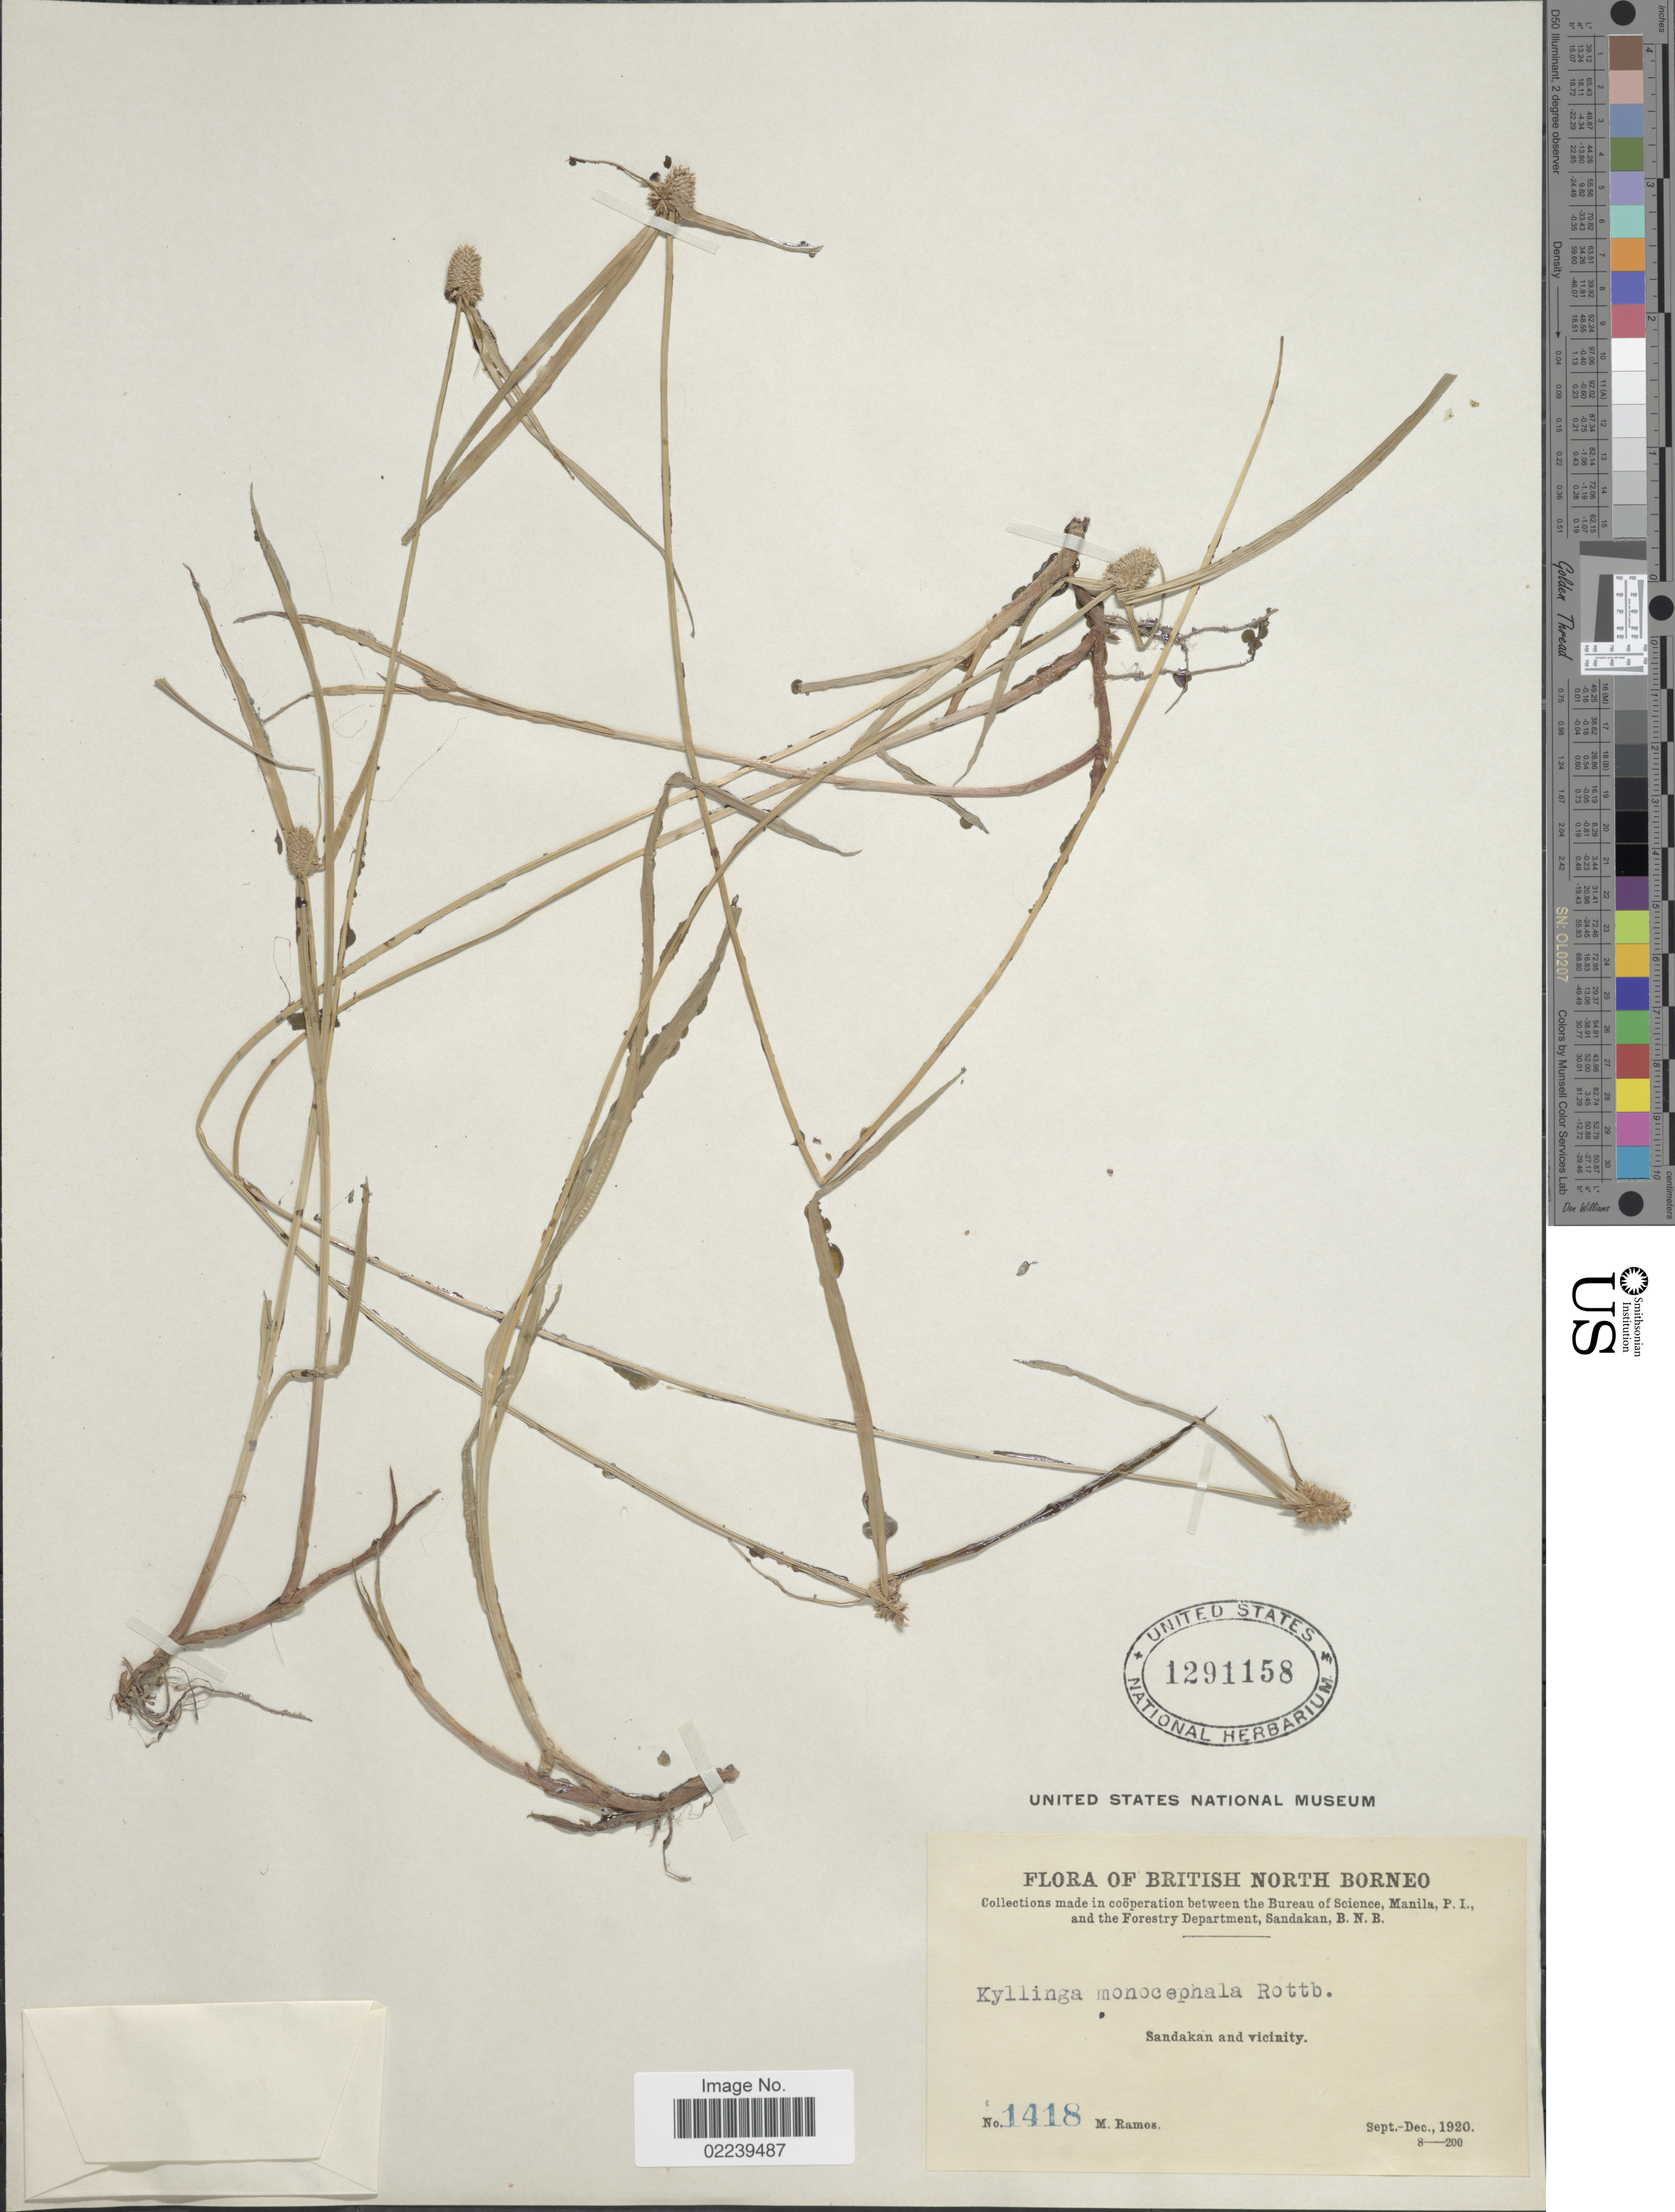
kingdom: Plantae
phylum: Tracheophyta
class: Liliopsida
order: Poales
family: Cyperaceae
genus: Cyperus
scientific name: Cyperus brevifolius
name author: (Rottb.) Hassk.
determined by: Kern, J. H.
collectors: M. Ramos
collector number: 1418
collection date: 1920-09/1920-12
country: Malaysia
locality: British North Borneo, Sandakan and vicinity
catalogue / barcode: US 1291158